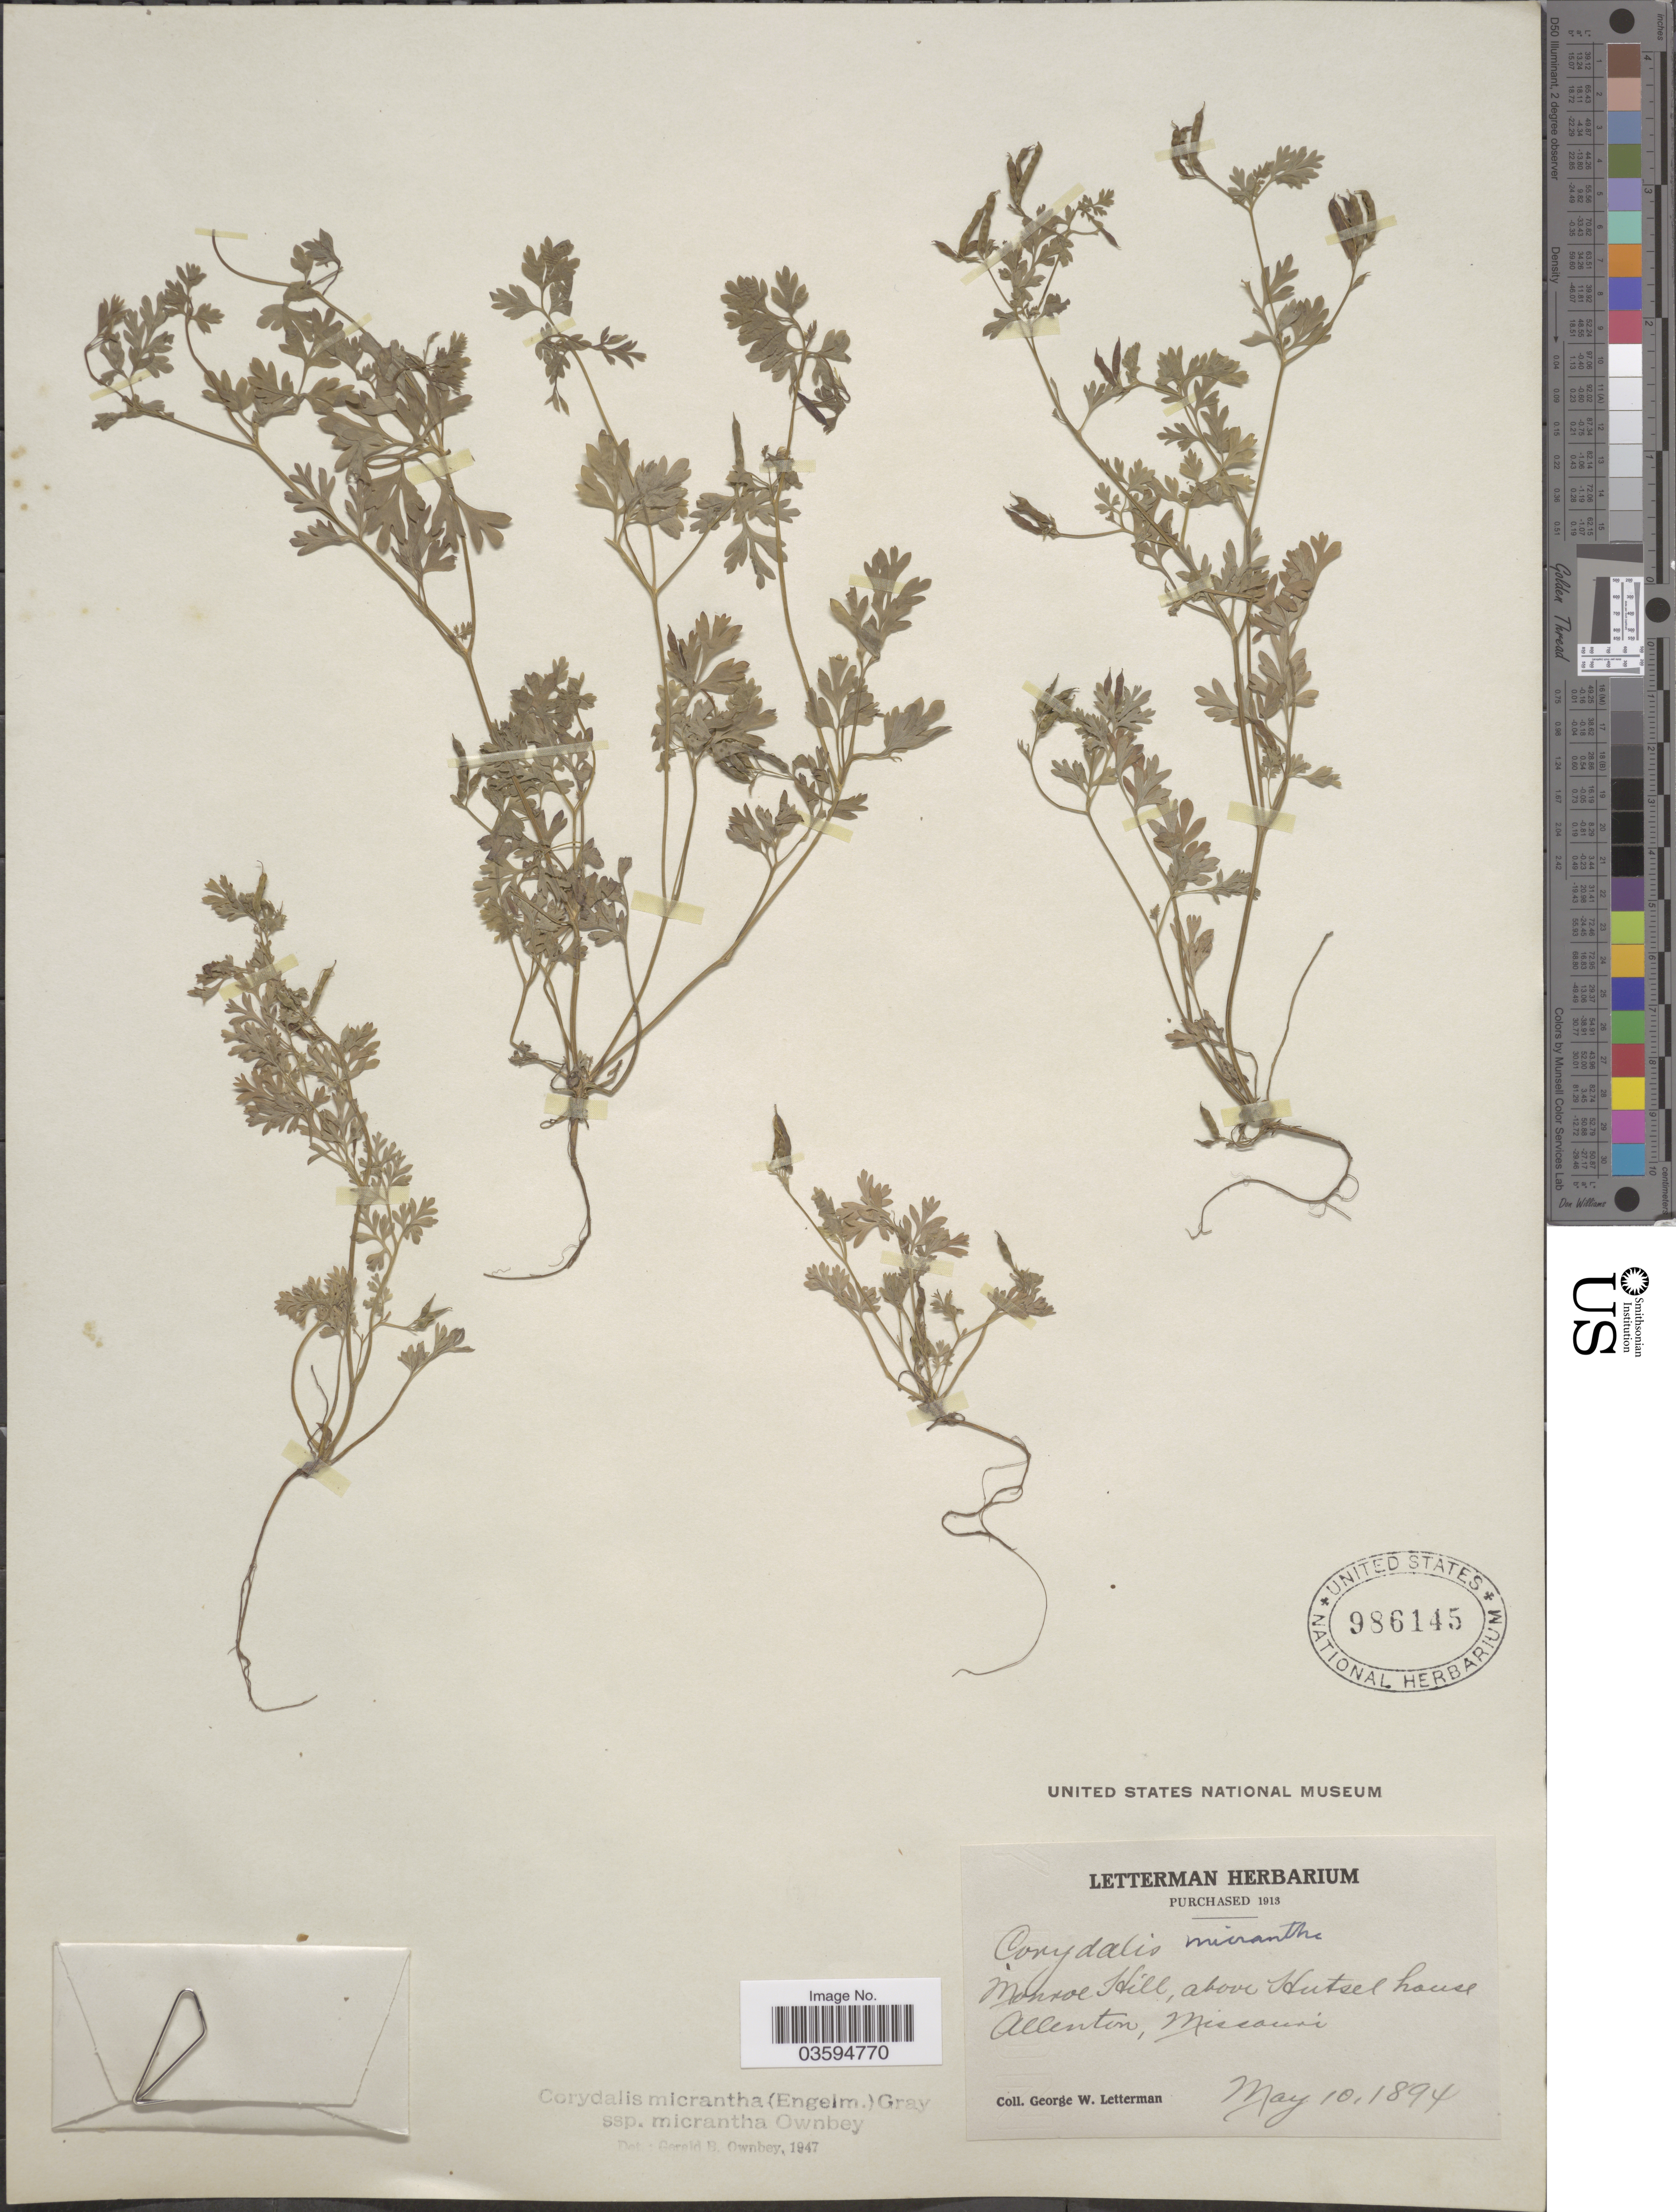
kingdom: Plantae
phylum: Tracheophyta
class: Magnoliopsida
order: Ranunculales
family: Papaveraceae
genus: Corydalis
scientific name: Corydalis micrantha subsp. micrantha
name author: (Engelm. & A. Gray) A. Gray & J.M. Coult.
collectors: G. W. Letterman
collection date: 1894-05-10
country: United States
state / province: Missouri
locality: Monroe Hill, above Hutsel house Allenton.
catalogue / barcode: US 986145